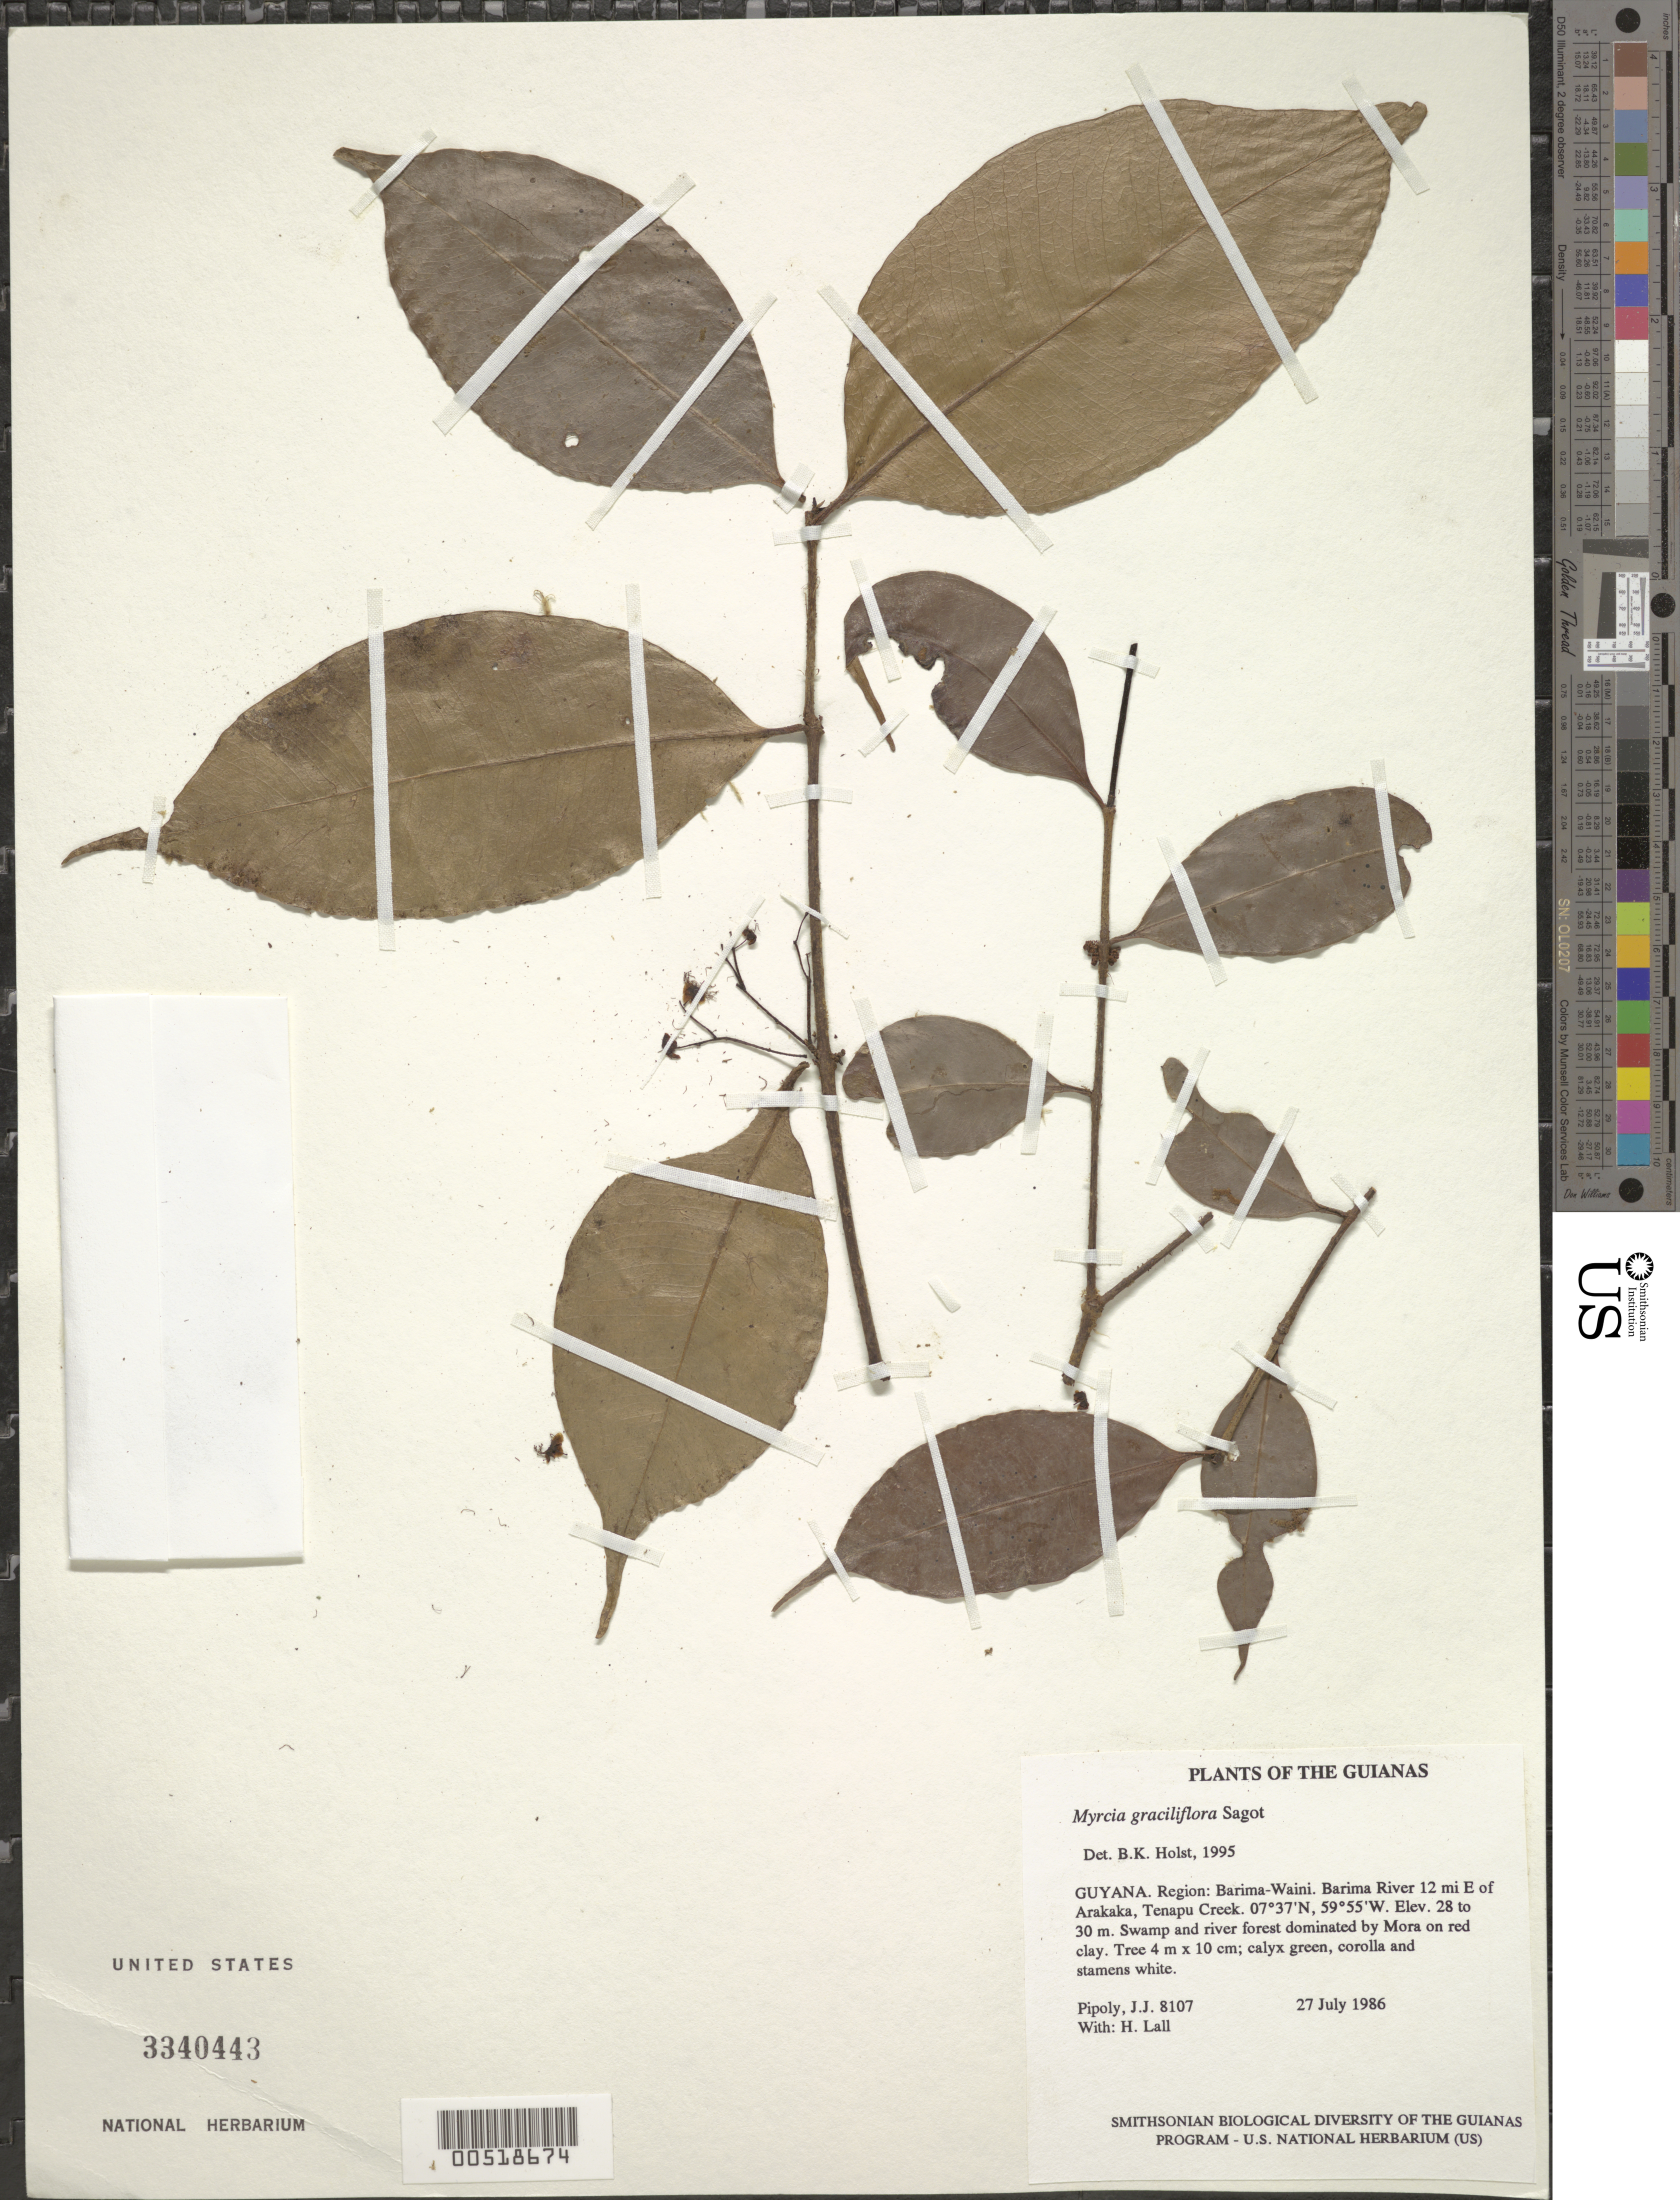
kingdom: Plantae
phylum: Tracheophyta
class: Magnoliopsida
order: Myrtales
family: Myrtaceae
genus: Myrcia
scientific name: Myrcia graciliflora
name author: Sagot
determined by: Holst, Bruce K.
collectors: J. J. Pipoly & H. Lall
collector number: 8107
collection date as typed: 27 July 1986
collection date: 1986-07-27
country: Guyana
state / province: Barima-Waini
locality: Barima River 12 mi E of Arakaka, Tenapu Creek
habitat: Swamp and river forest dominated by Mora on red clay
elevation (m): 28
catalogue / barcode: US 3340443